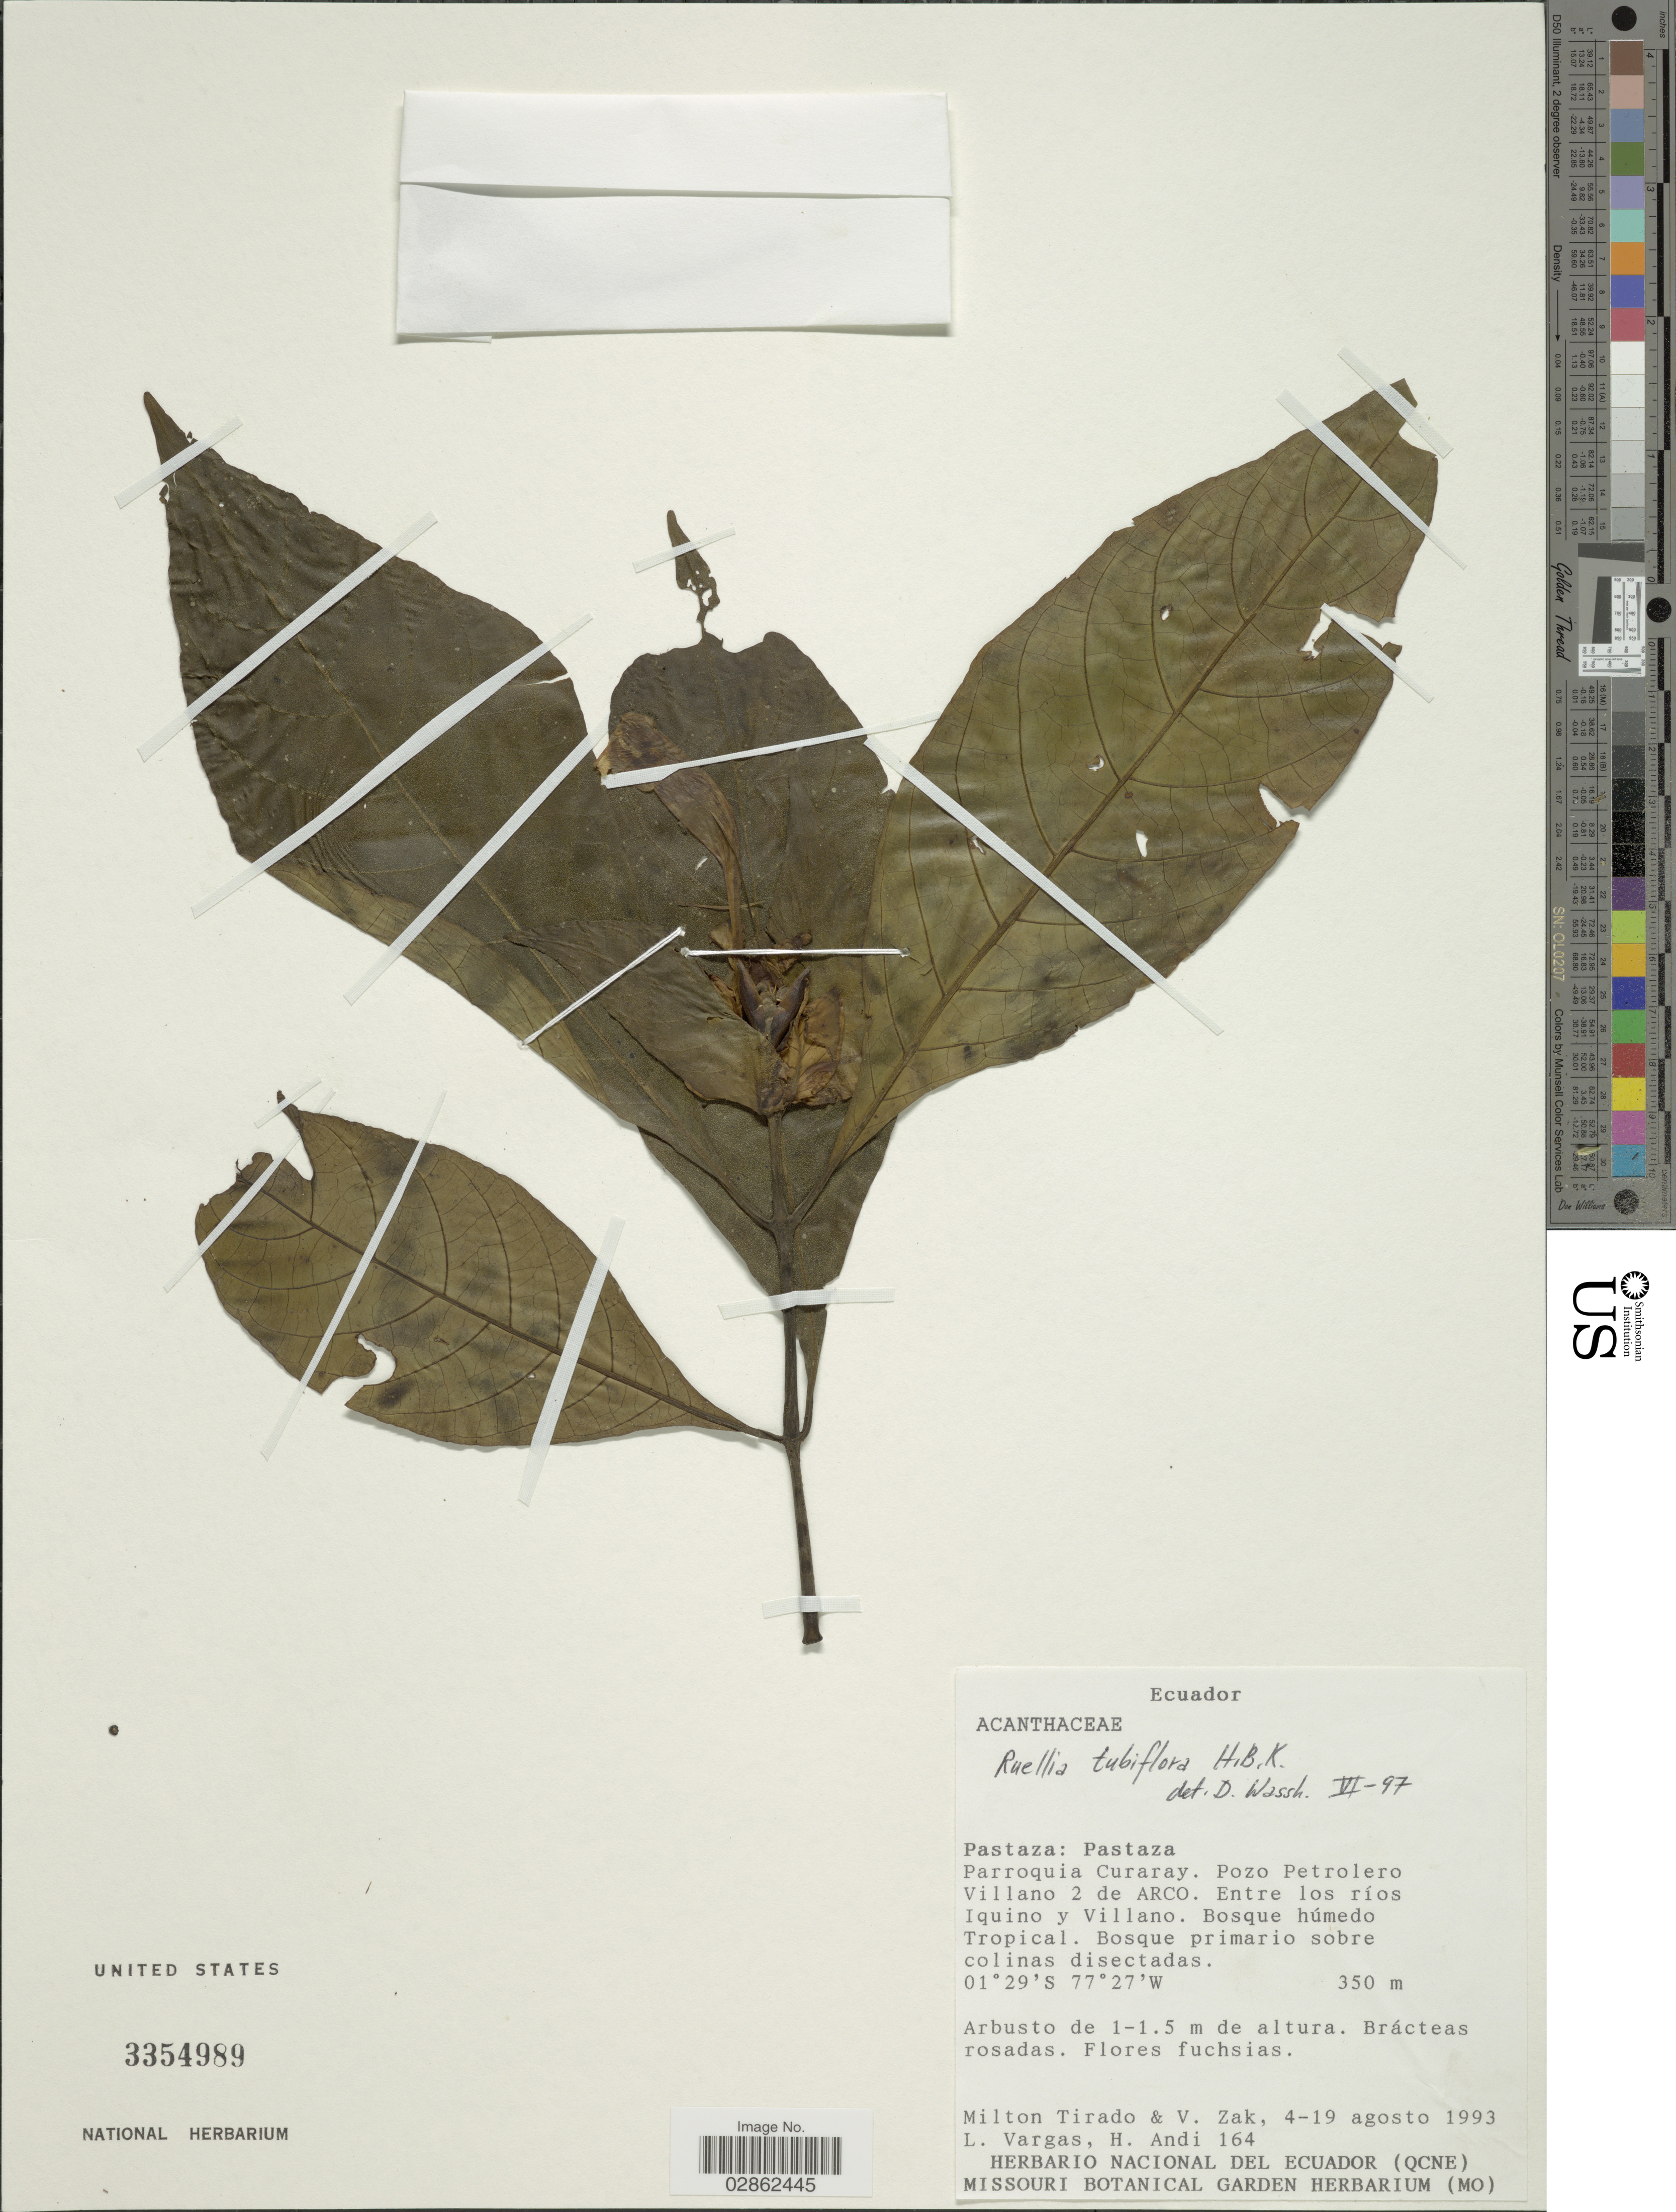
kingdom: Plantae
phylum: Tracheophyta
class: Magnoliopsida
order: Lamiales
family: Acanthaceae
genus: Ruellia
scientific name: Ruellia tubiflora f. bicolor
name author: Leonard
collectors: M. Tirado, V. Zak, L. Vargas & H. Andi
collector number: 164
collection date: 1993-08-04/1993-08-19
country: Ecuador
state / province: Pastaza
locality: Pastaza. Parroquia Curaray. Pozo Petrolero Villano 2 de Arco. Entre los ríos Iquino y Villano.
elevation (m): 350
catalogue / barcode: US 3354989